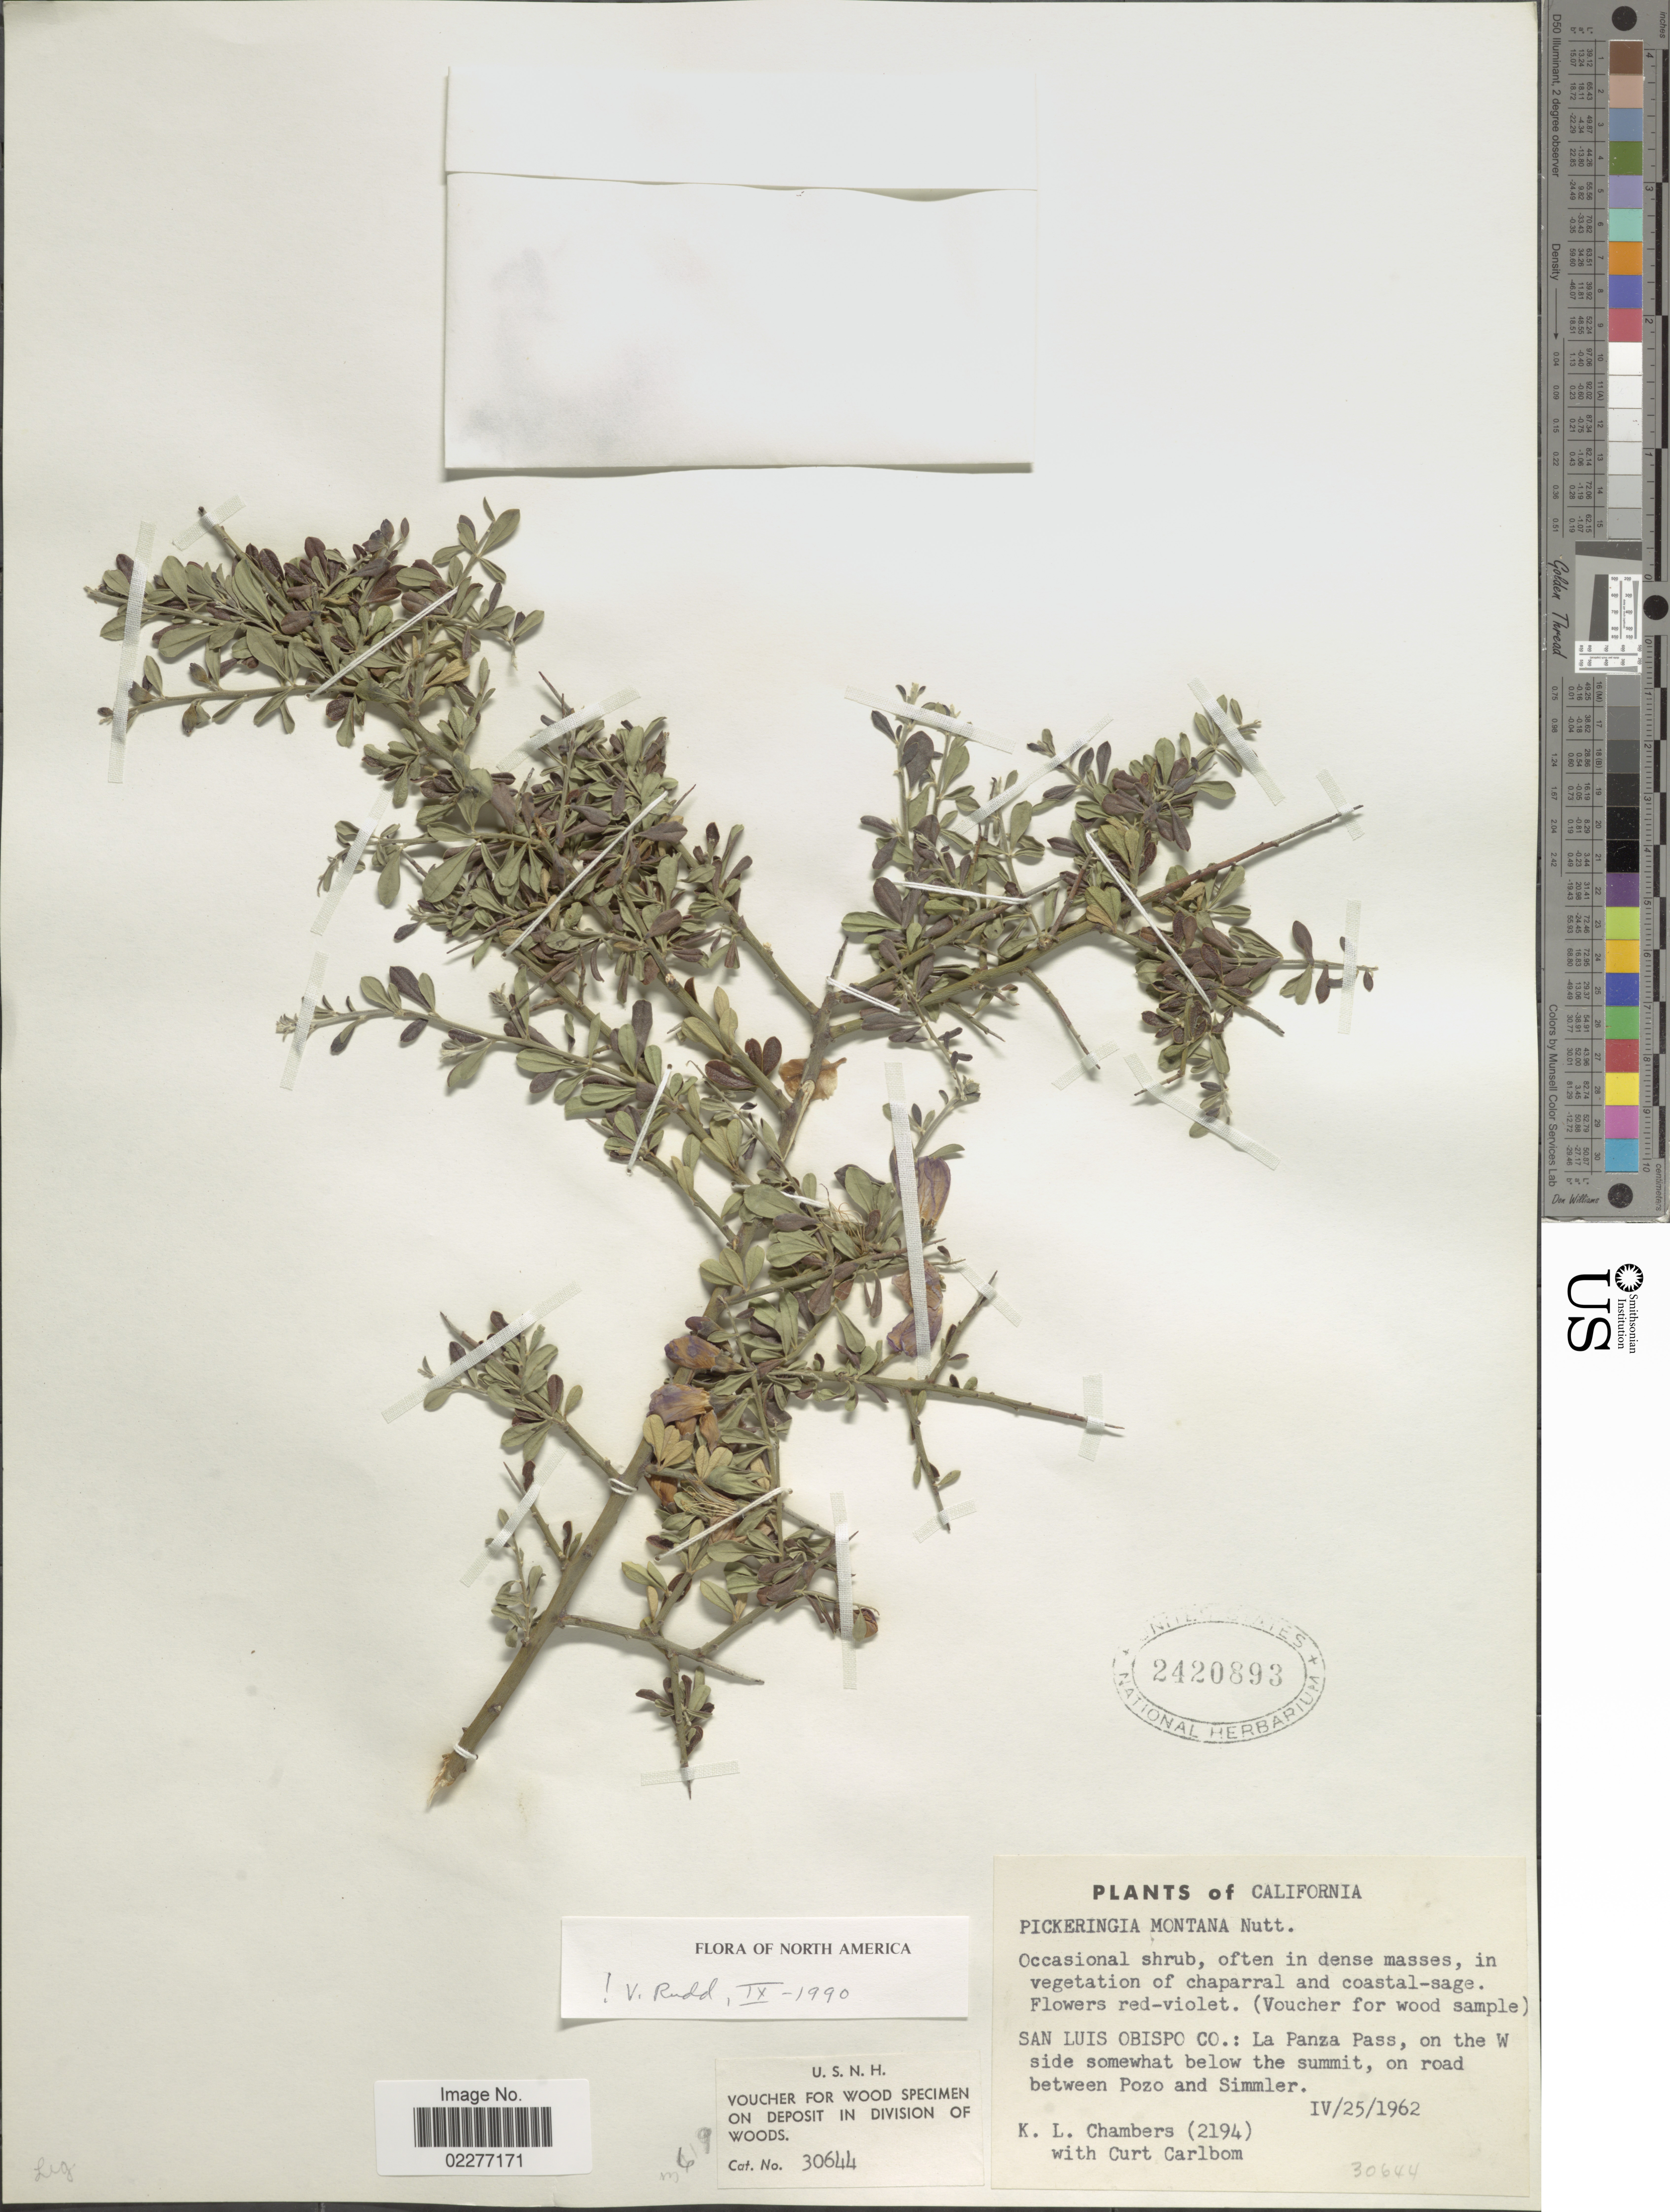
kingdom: Plantae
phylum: Tracheophyta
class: Magnoliopsida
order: Fabales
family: Fabaceae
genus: Pickeringia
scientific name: Pickeringia montana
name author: Nutt. ex Torr. & A. Gray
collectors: K. Chambers & C. Carlbom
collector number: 2194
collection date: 1962-04-25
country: United States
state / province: California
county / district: San Luis Obispo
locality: San Luis Obispo Co: La Panza Pass, on the W side somewhat below the summit, on road between Pozo and Simmler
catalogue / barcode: US 2420893